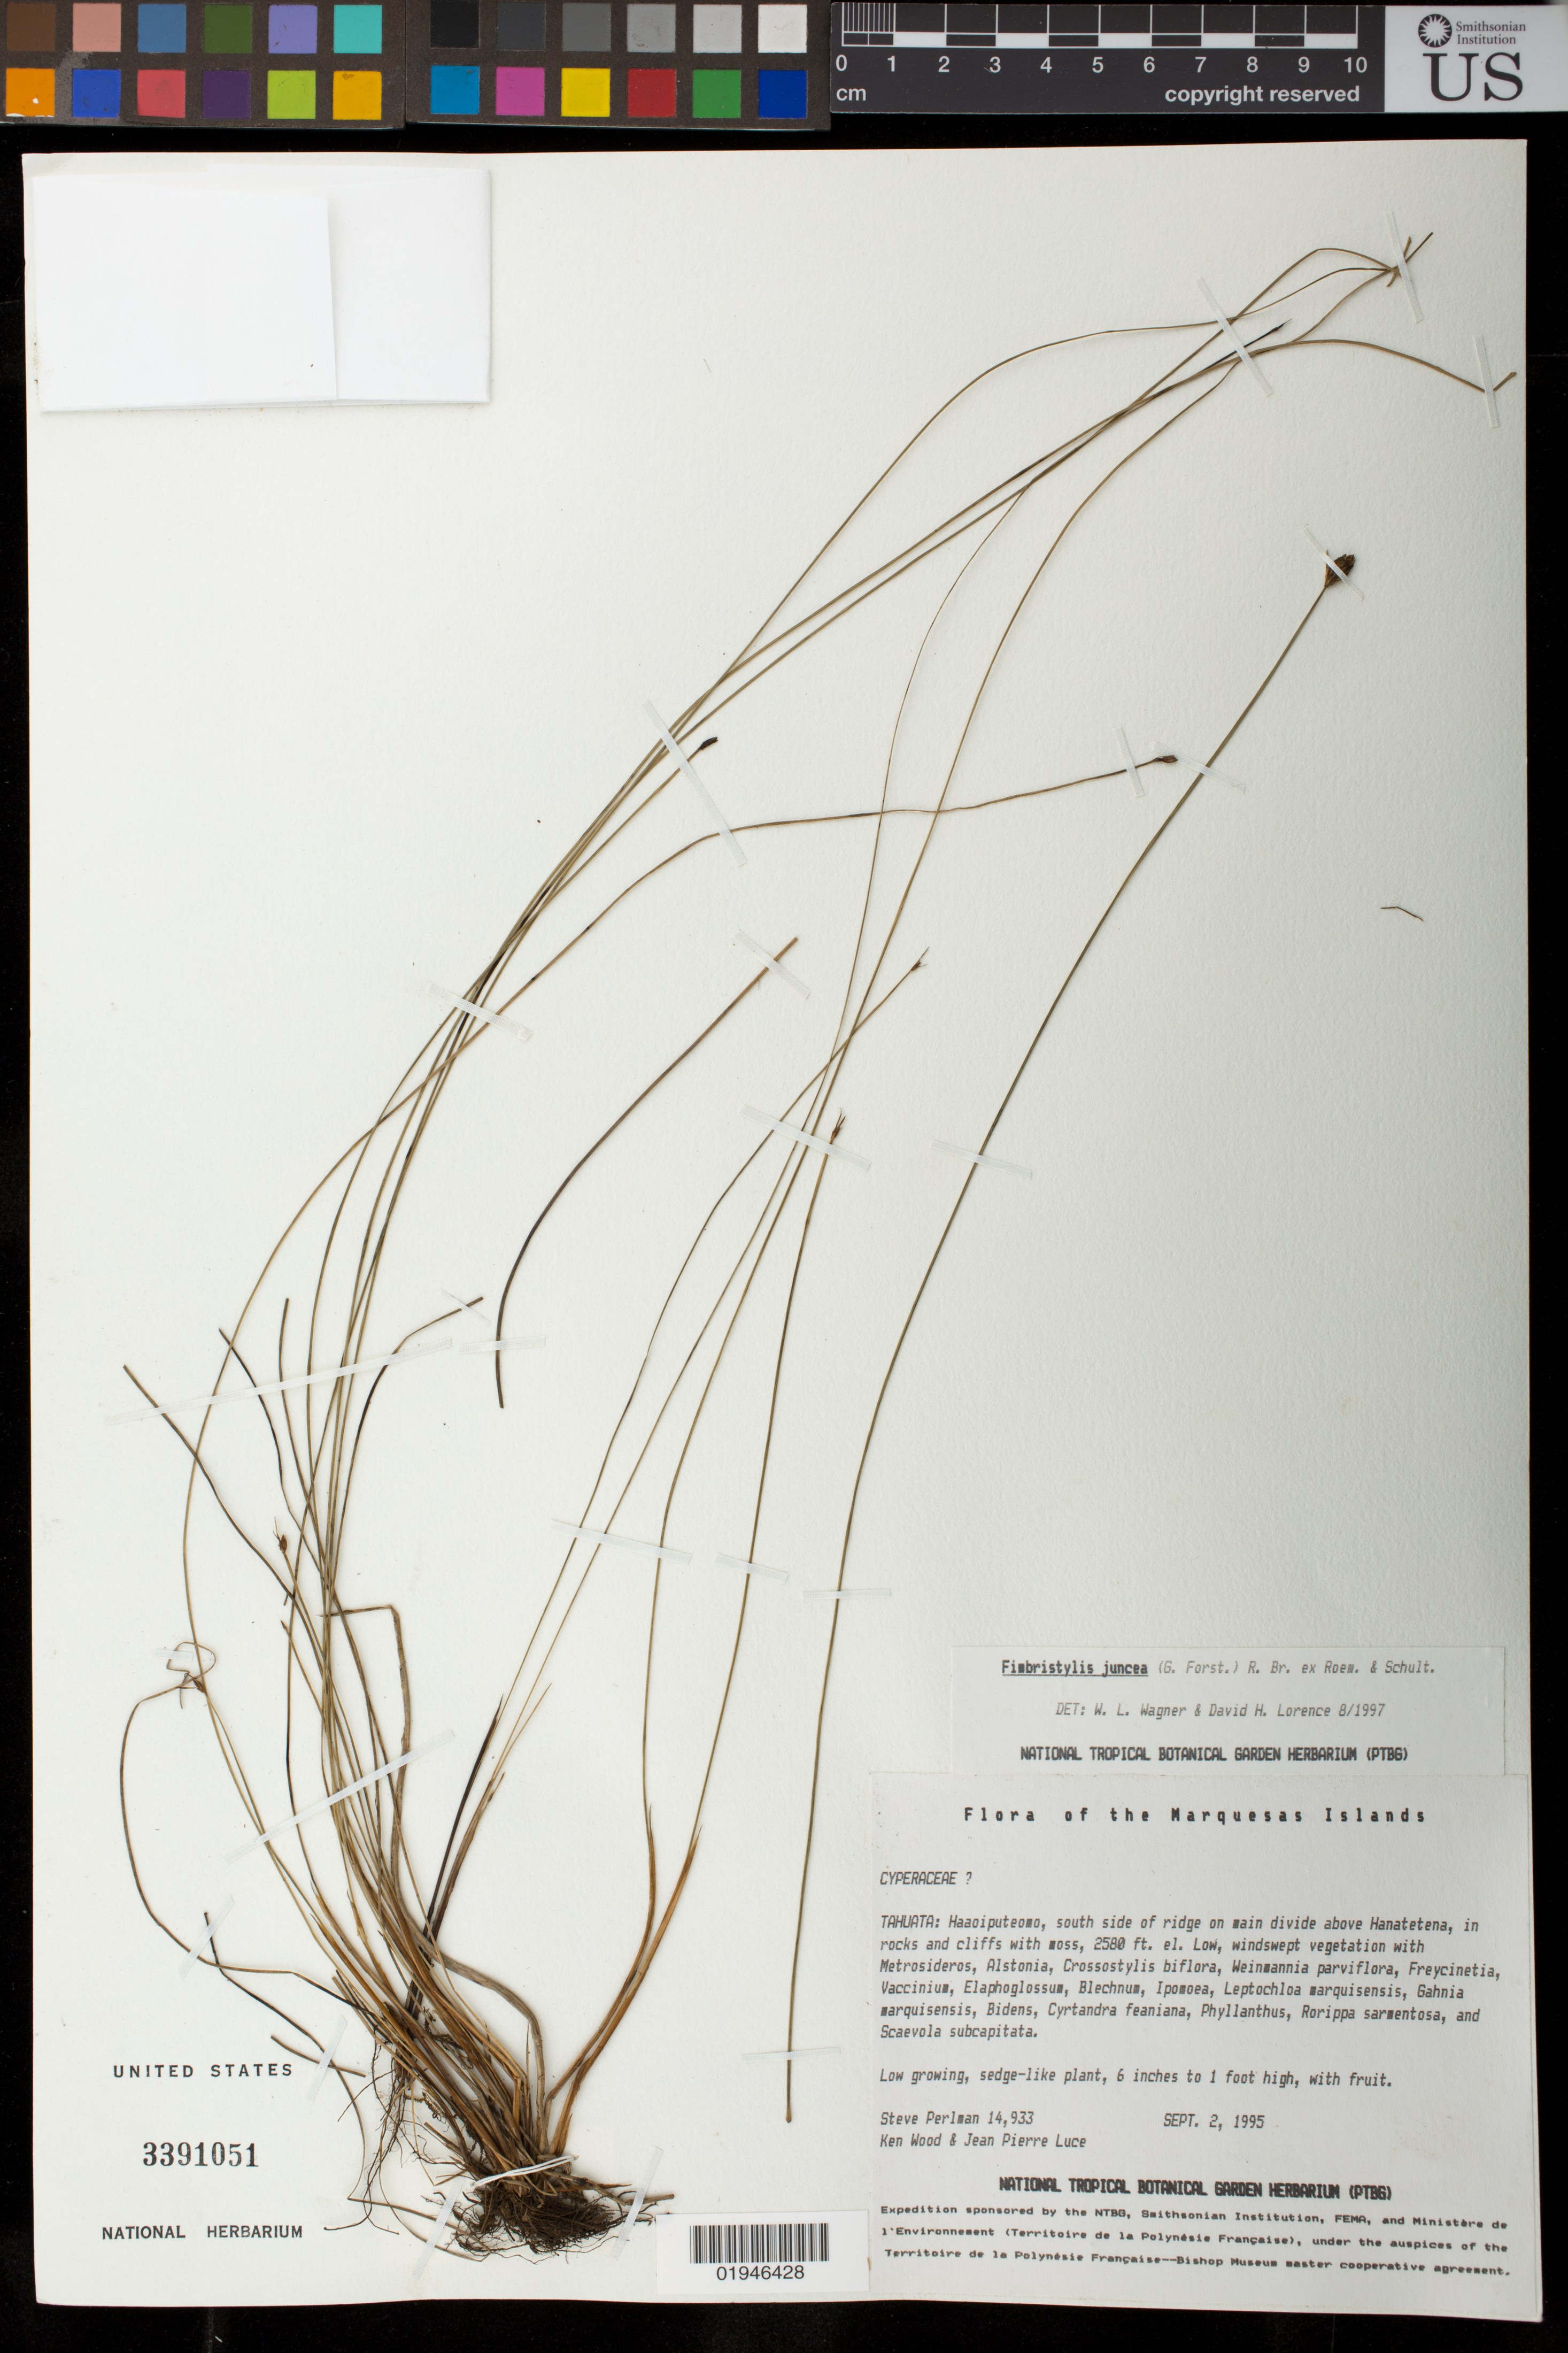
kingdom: Plantae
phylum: Tracheophyta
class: Liliopsida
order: Poales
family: Cyperaceae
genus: Fimbristylis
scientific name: Fimbristylis juncea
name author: (G. Forst.) Br. ex Roem. & Schult.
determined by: Wagner, W. L.; Lorence, David H.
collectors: S. P. Perlman, K. R. Wood & J. Luce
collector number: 14933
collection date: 1995-09-02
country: French Polynesia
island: Tahuata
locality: Haaoiputeomo, S side of ridge on main divide above Hanatetena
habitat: In rocks and cliffs with moss, low windswept vegetation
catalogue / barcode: US 3391051